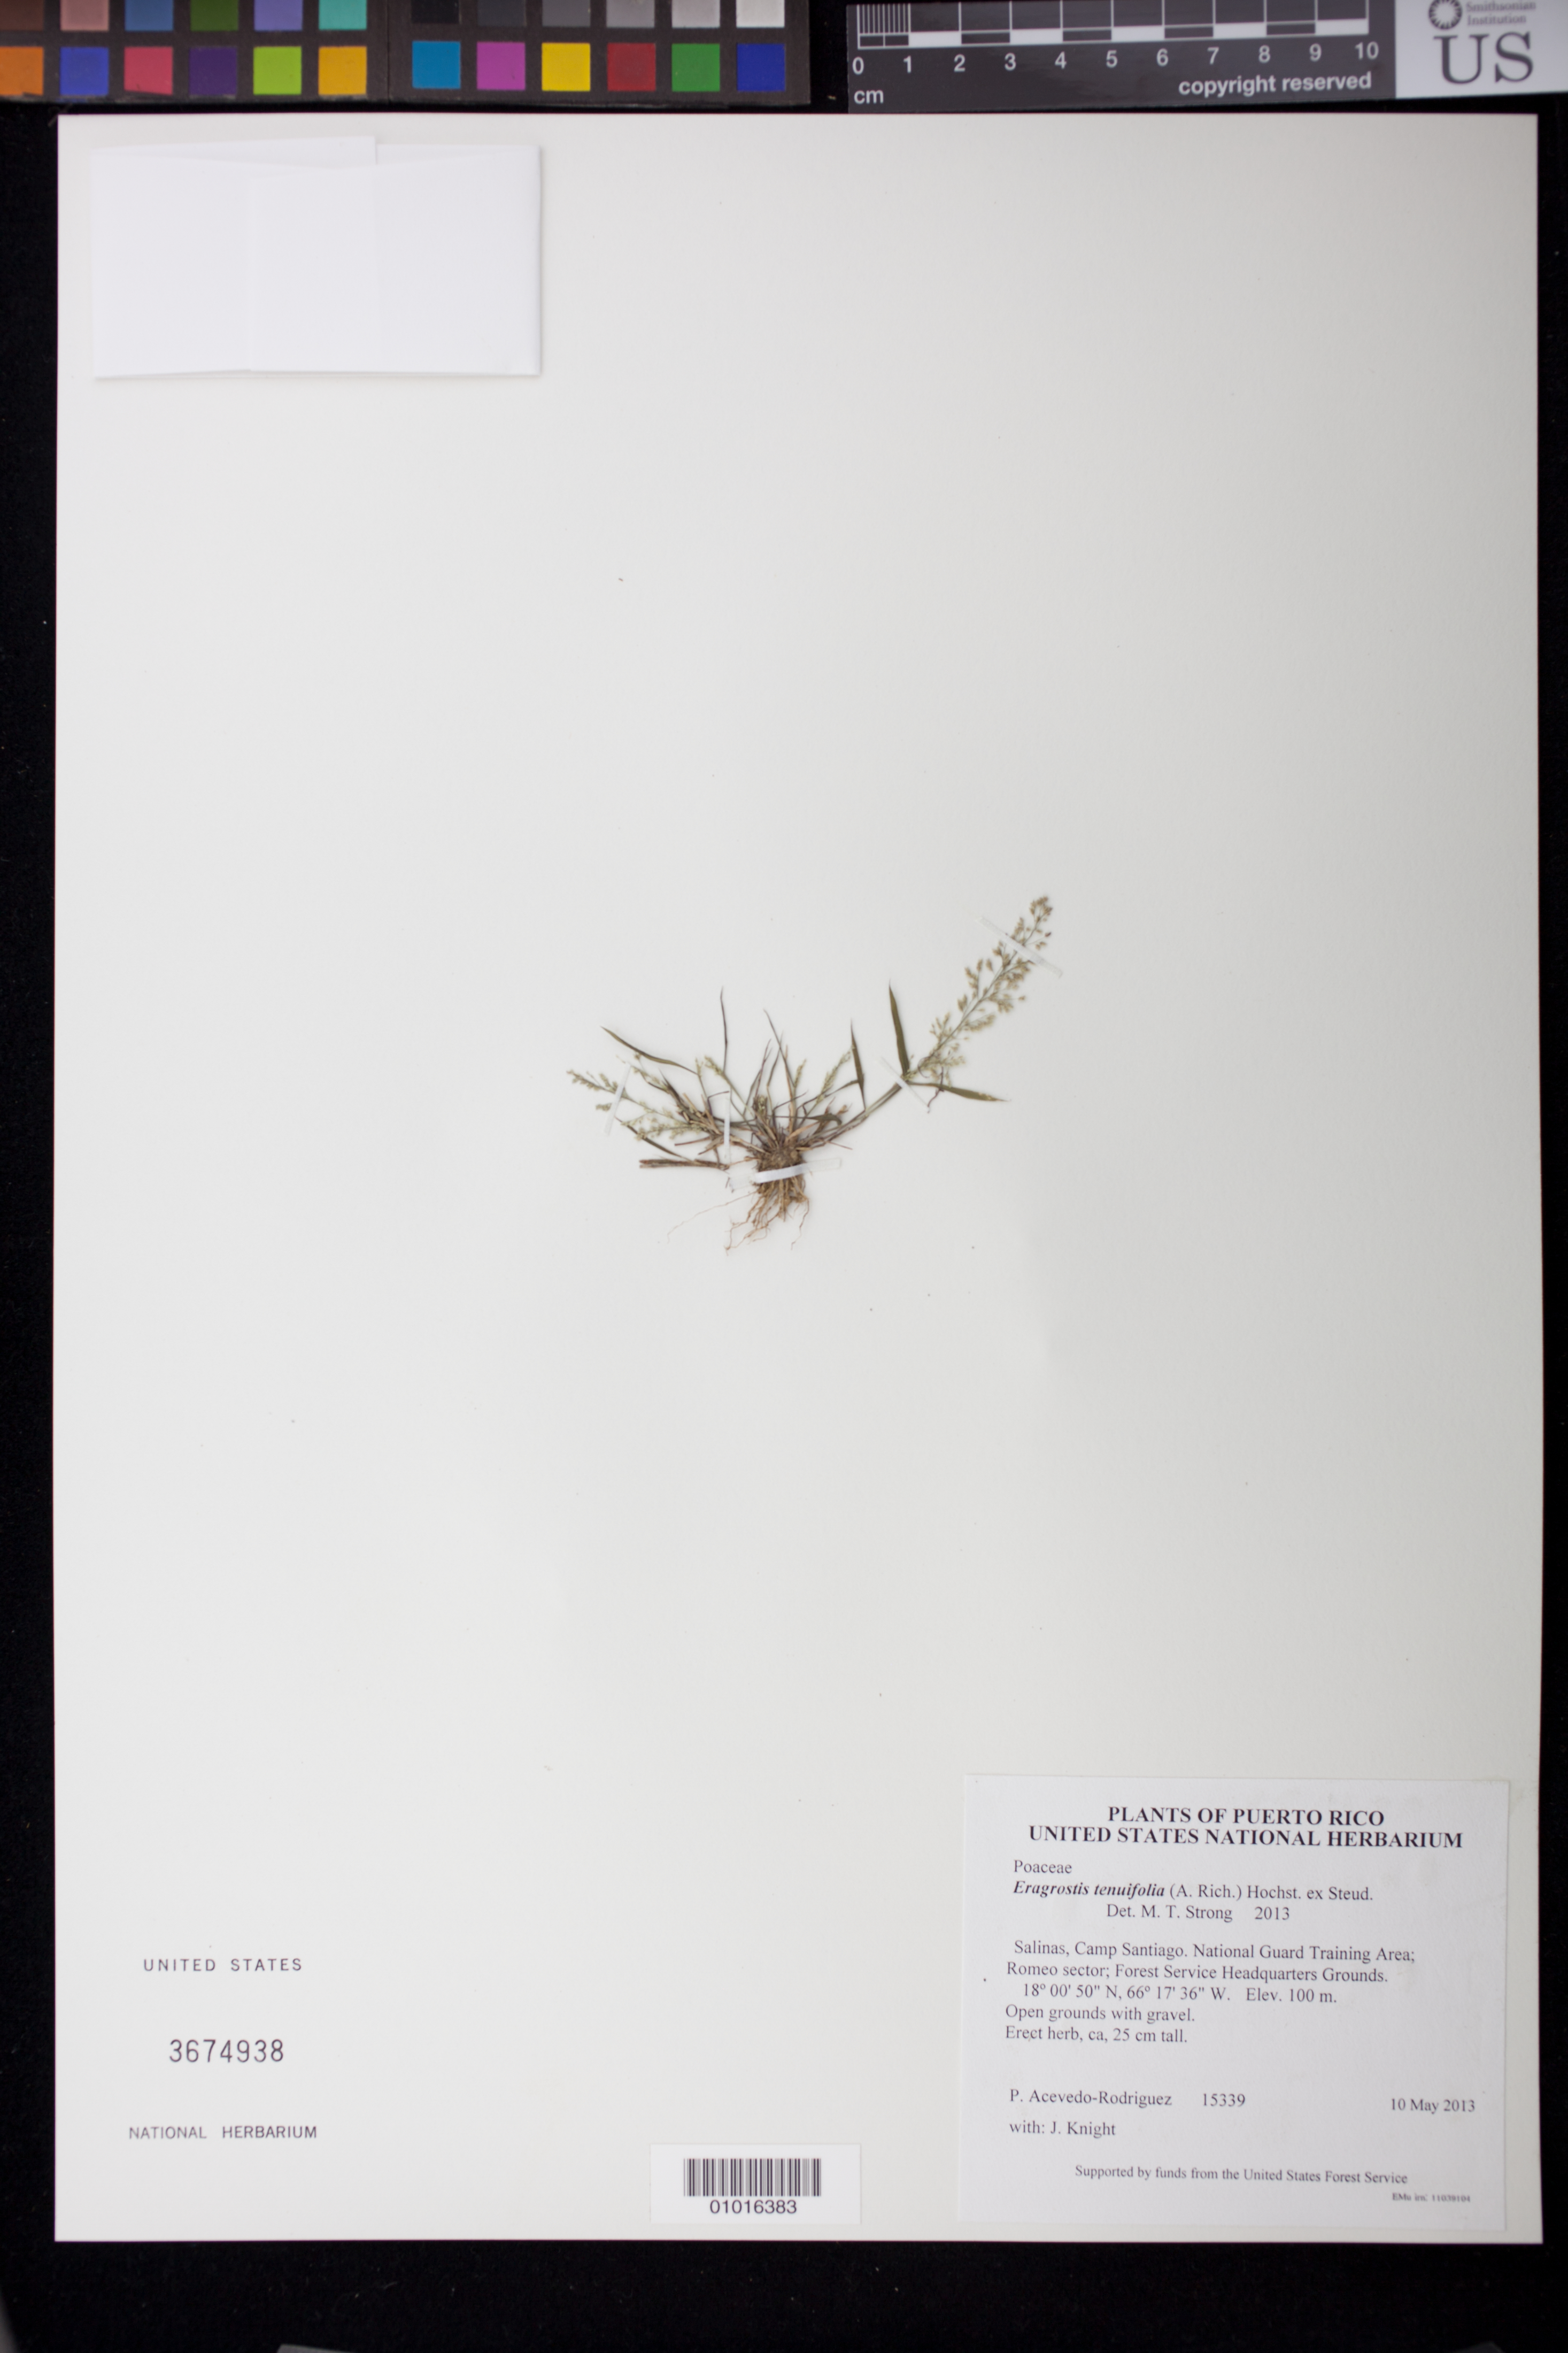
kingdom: Plantae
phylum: Tracheophyta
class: Liliopsida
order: Poales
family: Poaceae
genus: Eragrostis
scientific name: Eragrostis tenuifolia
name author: (A. Rich.) Hochst. ex Steud.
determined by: Strong, M. T., (US), Smithsonian Institution - National Museum of Natural History (UNITED STATES)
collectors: P. Acevedo-Rodr. & J. Knight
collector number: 15339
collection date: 2013-05-10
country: Puerto Rico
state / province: Salinas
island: Puerto Rico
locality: Camp Santiago. National Guard Training Area; Romeo sector; Forest Service Headquarters Grounds.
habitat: Open grounds with gravel.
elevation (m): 100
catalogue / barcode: US 3674938